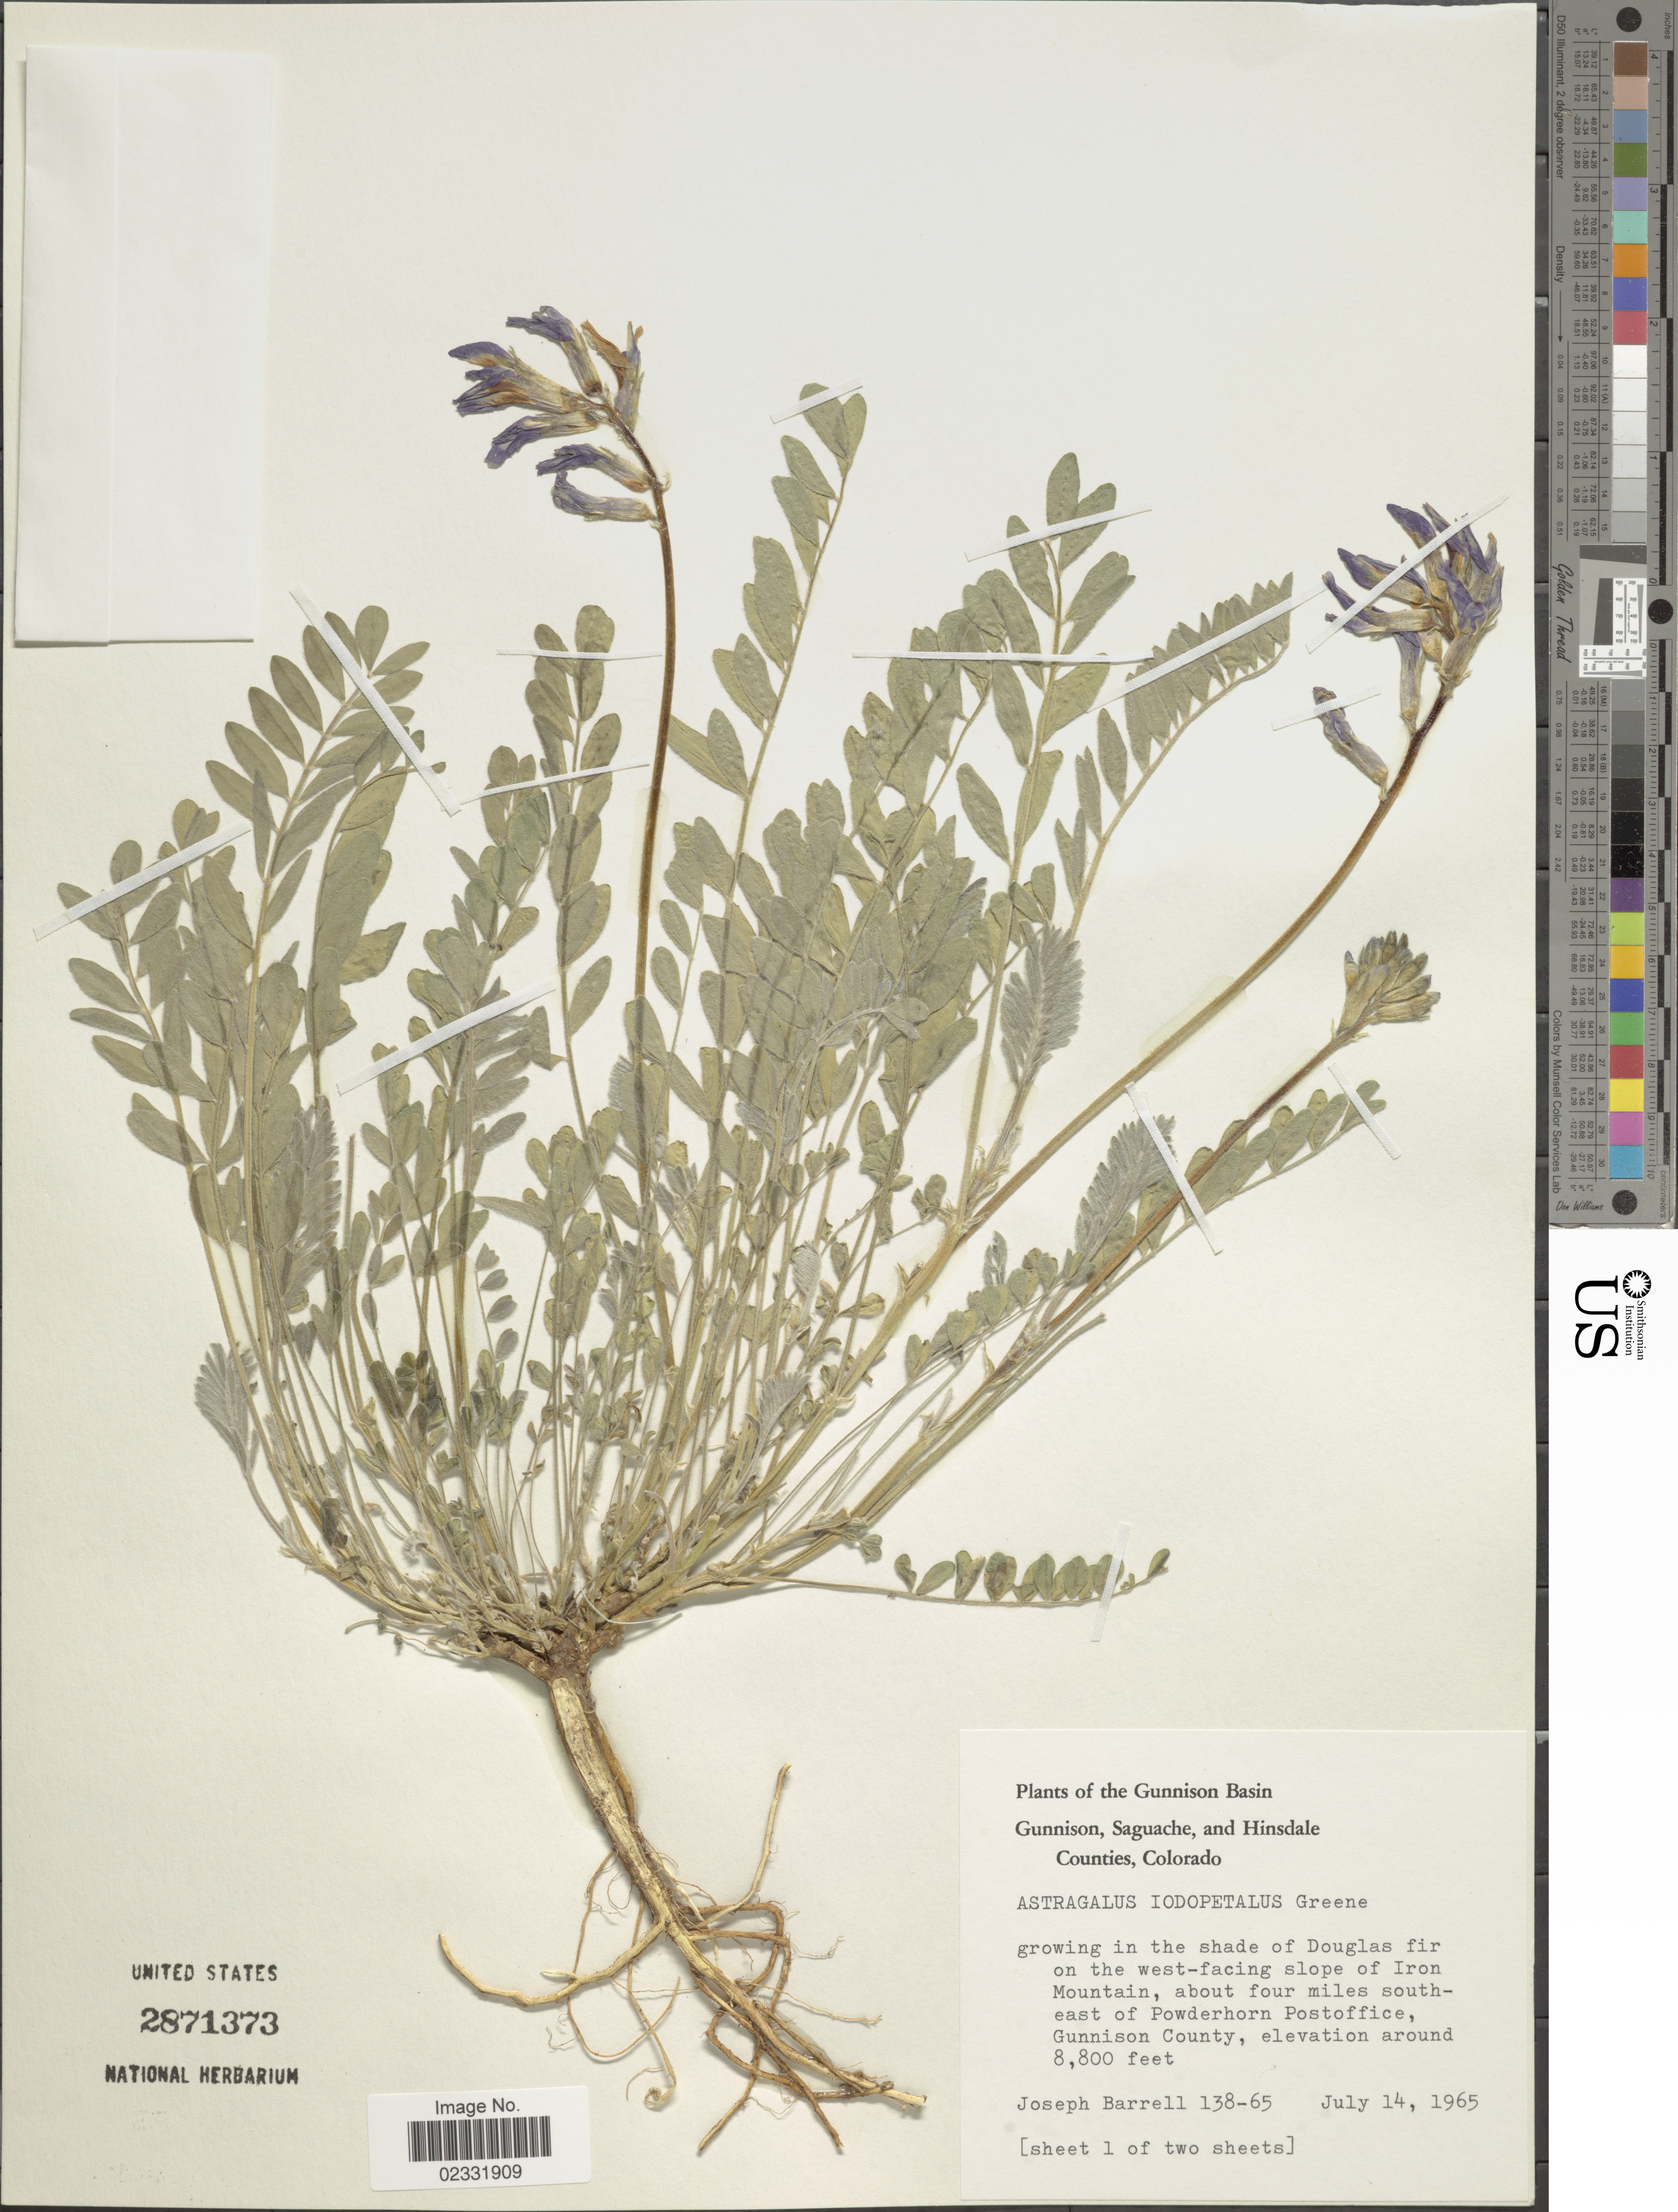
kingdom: Plantae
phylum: Tracheophyta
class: Magnoliopsida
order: Fabales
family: Fabaceae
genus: Astragalus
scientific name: Astragalus iodopetalus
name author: (Rydb.) Barneby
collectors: J. Barrell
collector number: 138-65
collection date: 1965-07-14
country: United States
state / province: Colorado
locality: The Gunnison Basin, Gunnison, Saguache, and Hinsdale Counties, in the shade of Douglas- fir forest on the west- facing slope of Iron Mountain, about four miles southeast of Powderhorn Postoffice, Gunnison County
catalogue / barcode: US 2871373